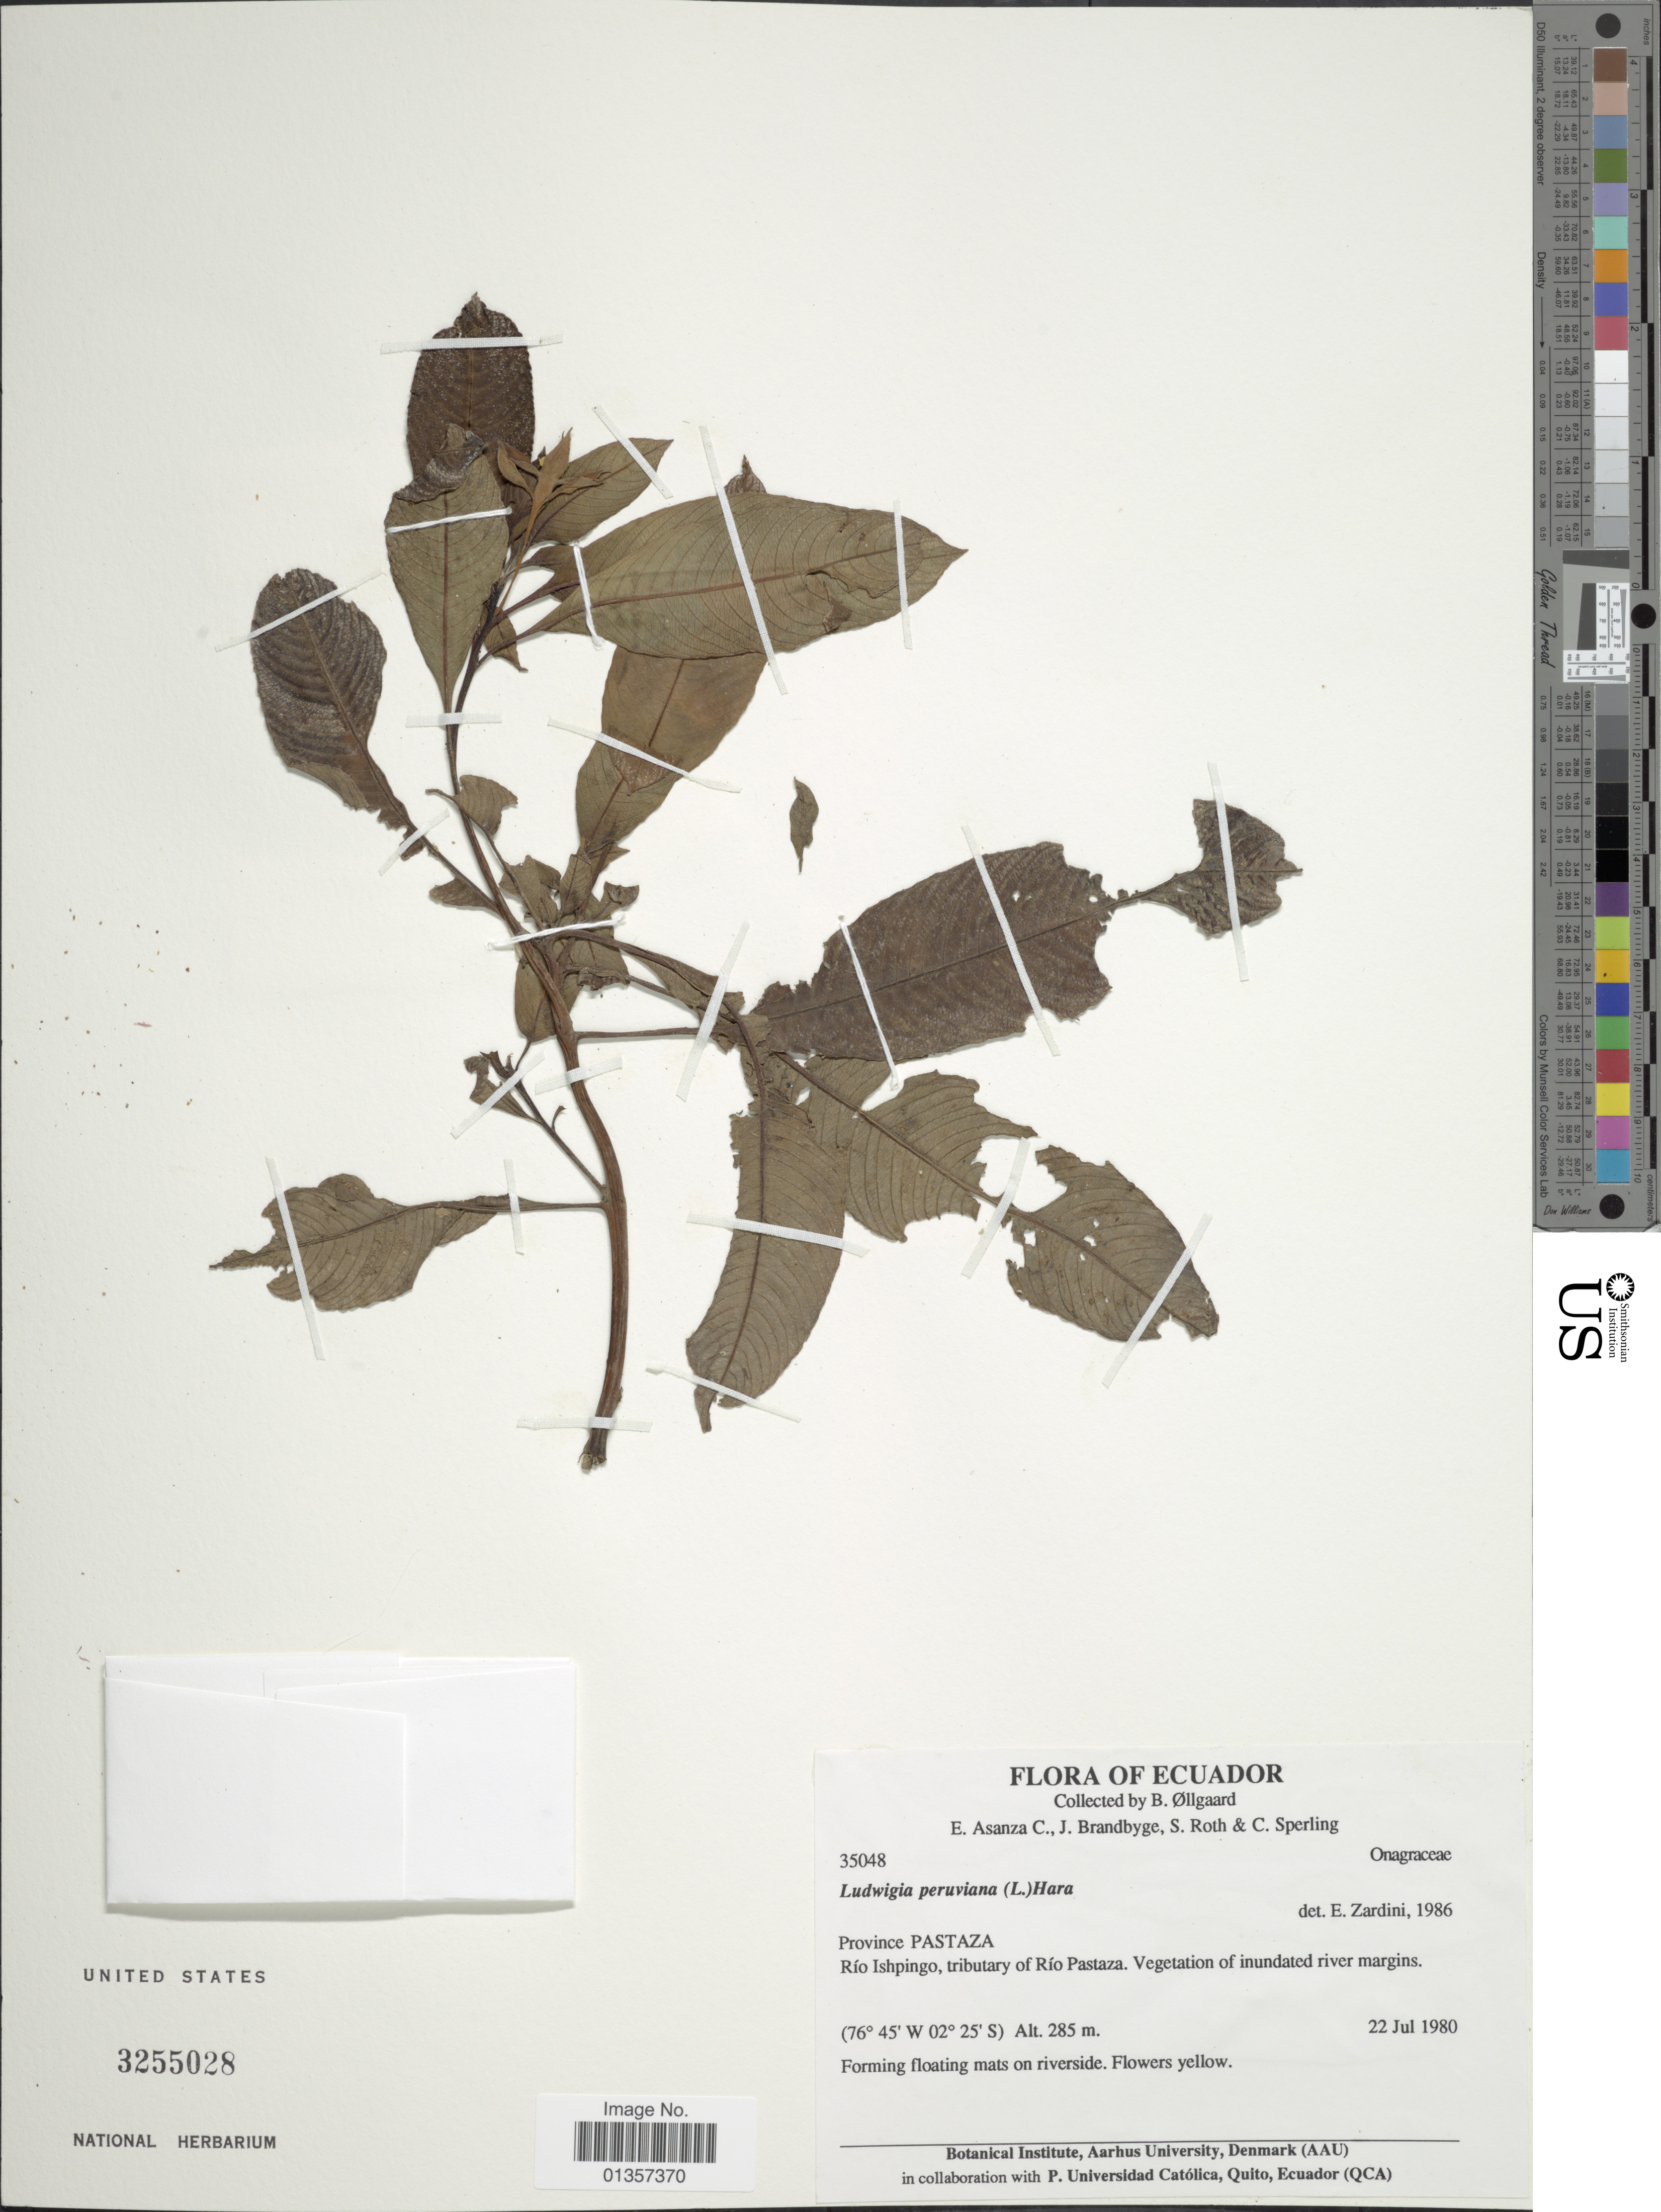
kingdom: Plantae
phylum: Tracheophyta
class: Magnoliopsida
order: Myrtales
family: Onagraceae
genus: Ludwigia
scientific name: Ludwigia peruviana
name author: (L.) H. Hara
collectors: B. Øllgaard, E. Asanza C., J. Brandbyge, S. Roth & C. Sperling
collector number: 35048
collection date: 1980-07-22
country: Ecuador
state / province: Pastaza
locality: Río Ishpingo, tributary of Río Pastaza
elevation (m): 285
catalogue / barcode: US 3255028